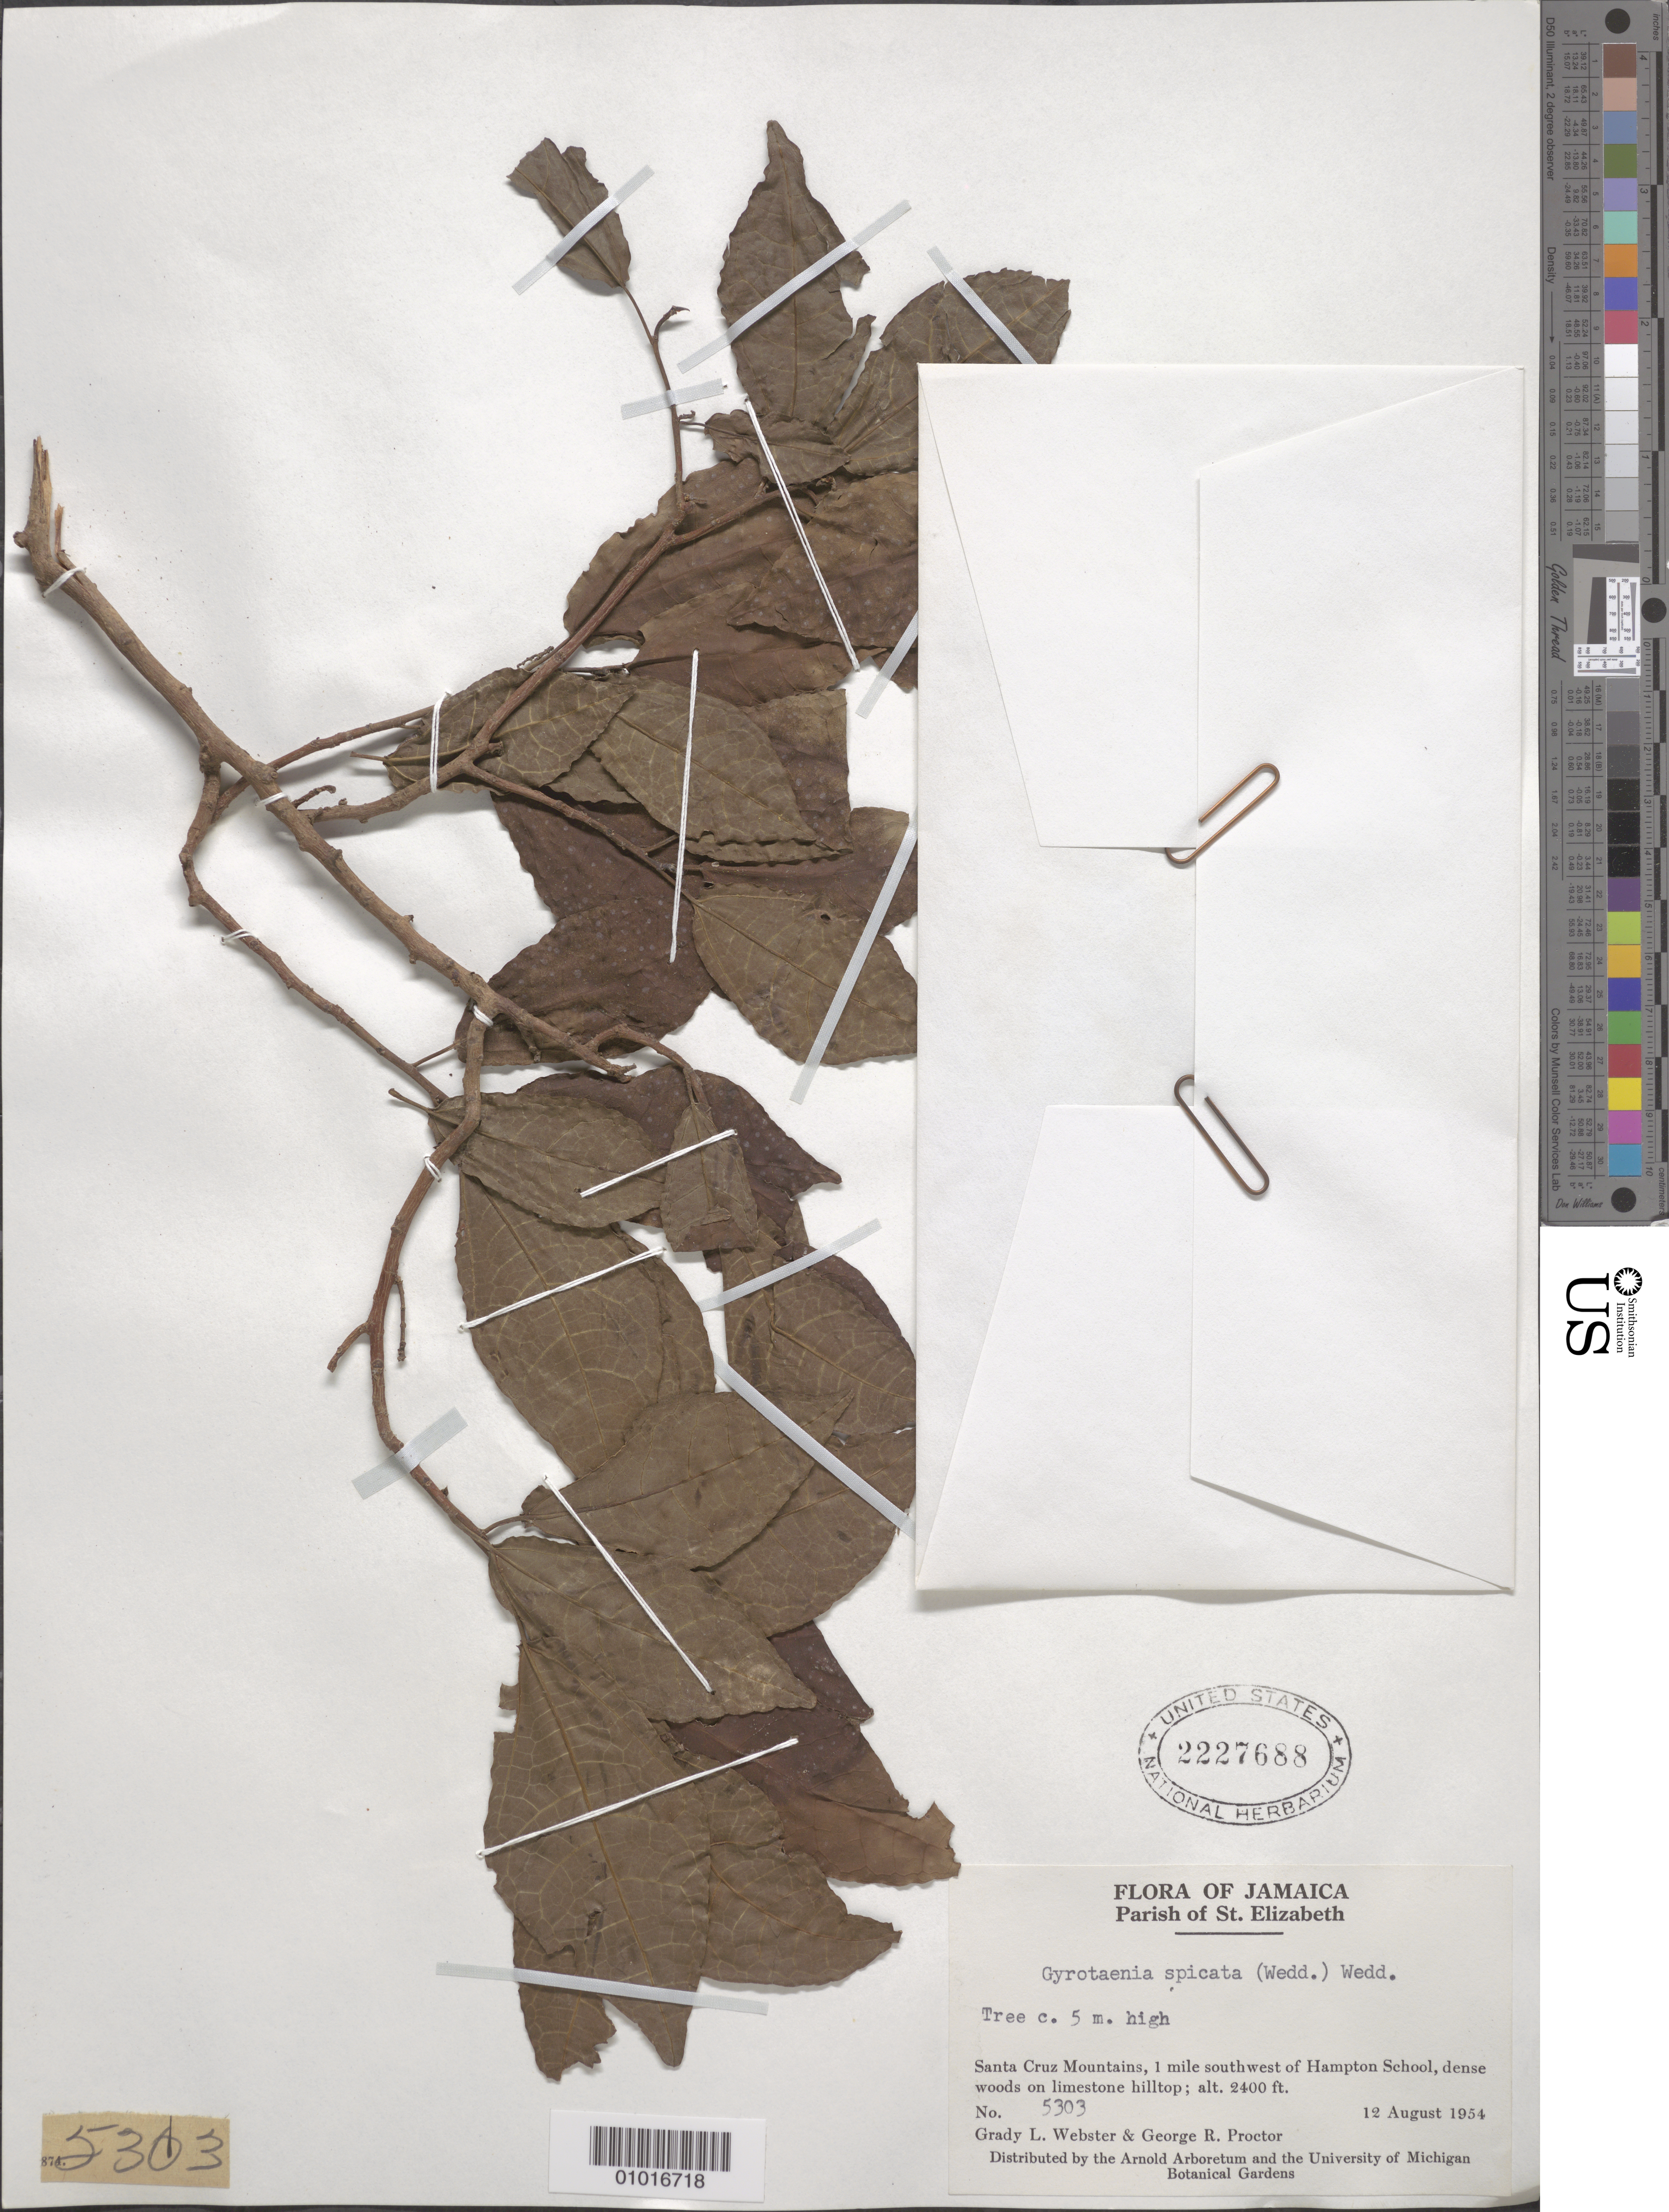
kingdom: Plantae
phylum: Tracheophyta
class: Magnoliopsida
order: Rosales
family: Urticaceae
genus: Gyrotaenia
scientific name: Gyrotaenia spicata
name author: (Wedd.) Wedd.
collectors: G. L. Webster & G. R. Proctor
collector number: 5303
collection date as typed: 12 Aug 1954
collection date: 1954-08-12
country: Jamaica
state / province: Saint Elizabeth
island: Jamaica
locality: Santa Cruz mountains, 1 mile SW of Hampton School, dense woods on limestone hilltop.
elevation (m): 732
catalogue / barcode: US 2227688